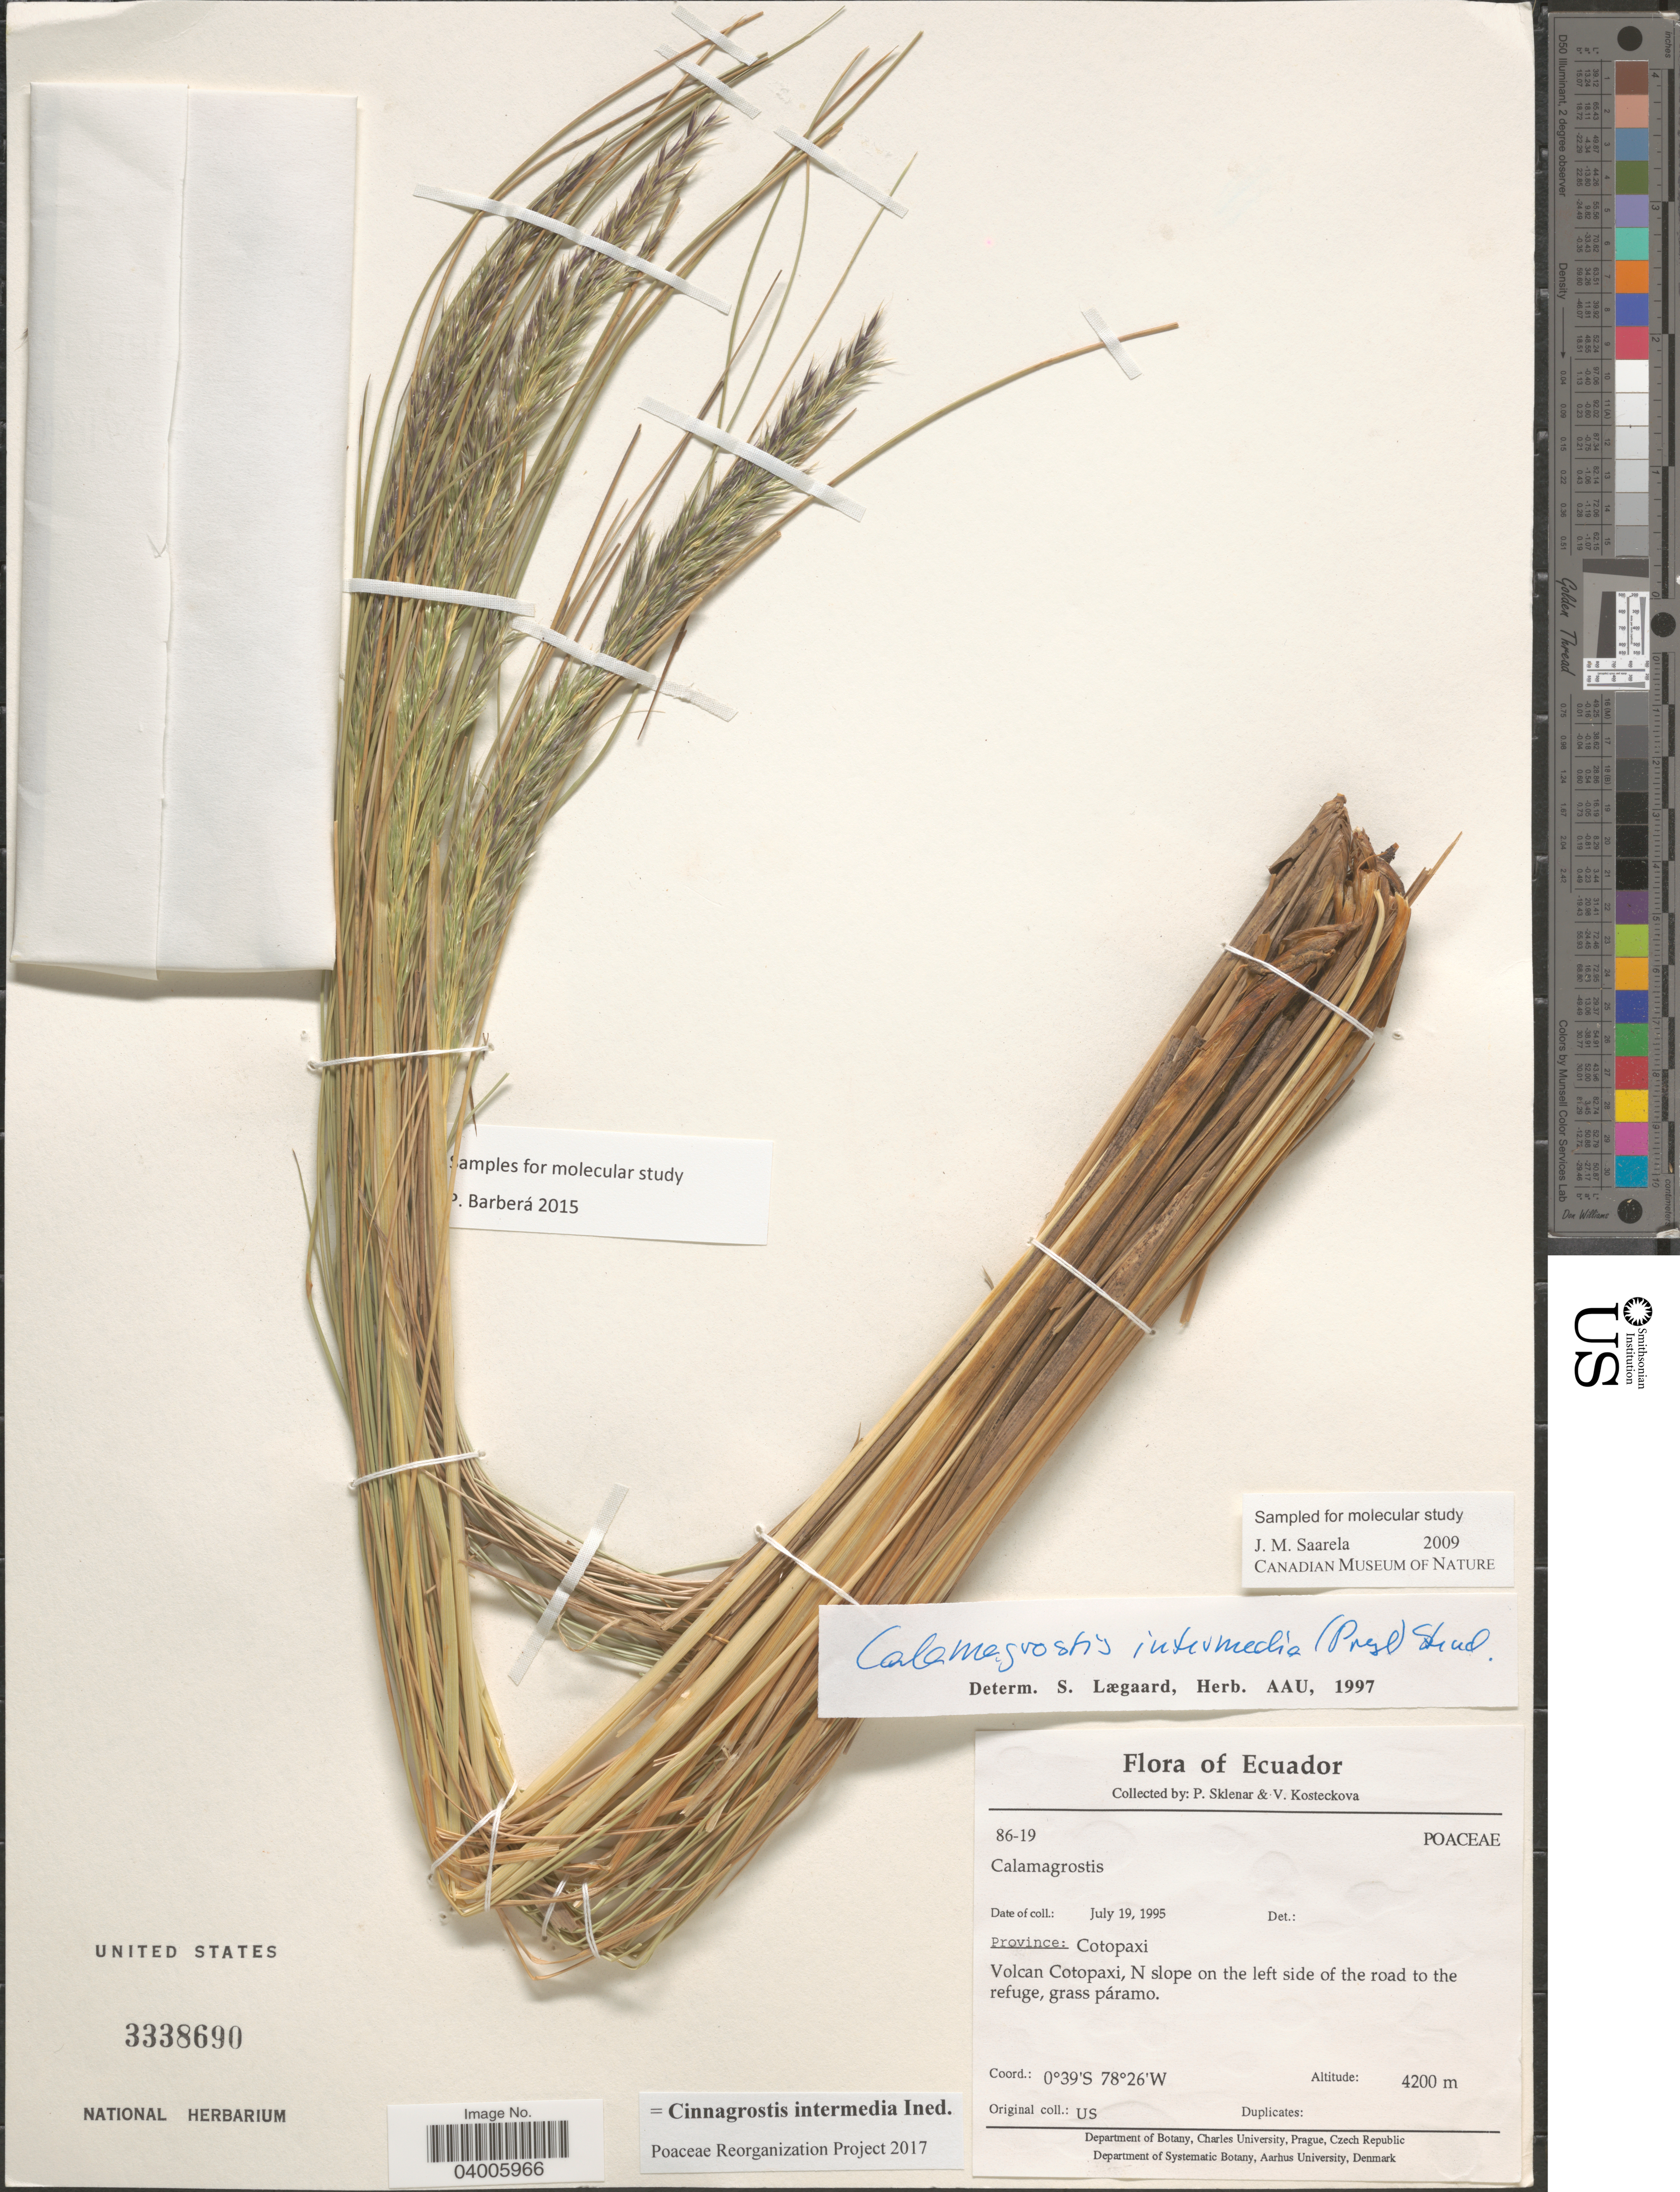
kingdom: Plantae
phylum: Tracheophyta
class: Liliopsida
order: Poales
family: Poaceae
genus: Cinnagrostis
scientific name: Cinnagrostis intermedia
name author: (J. Presl) P.M. Peterson et al.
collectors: P. Sklenar & V. Kosteckova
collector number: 86-19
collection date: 1995-07-19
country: Ecuador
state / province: Cotopaxi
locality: Volcan Cotopaxi, N slope on the left side of the road to the refuge, grass páramo.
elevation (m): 4200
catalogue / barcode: US 3338690